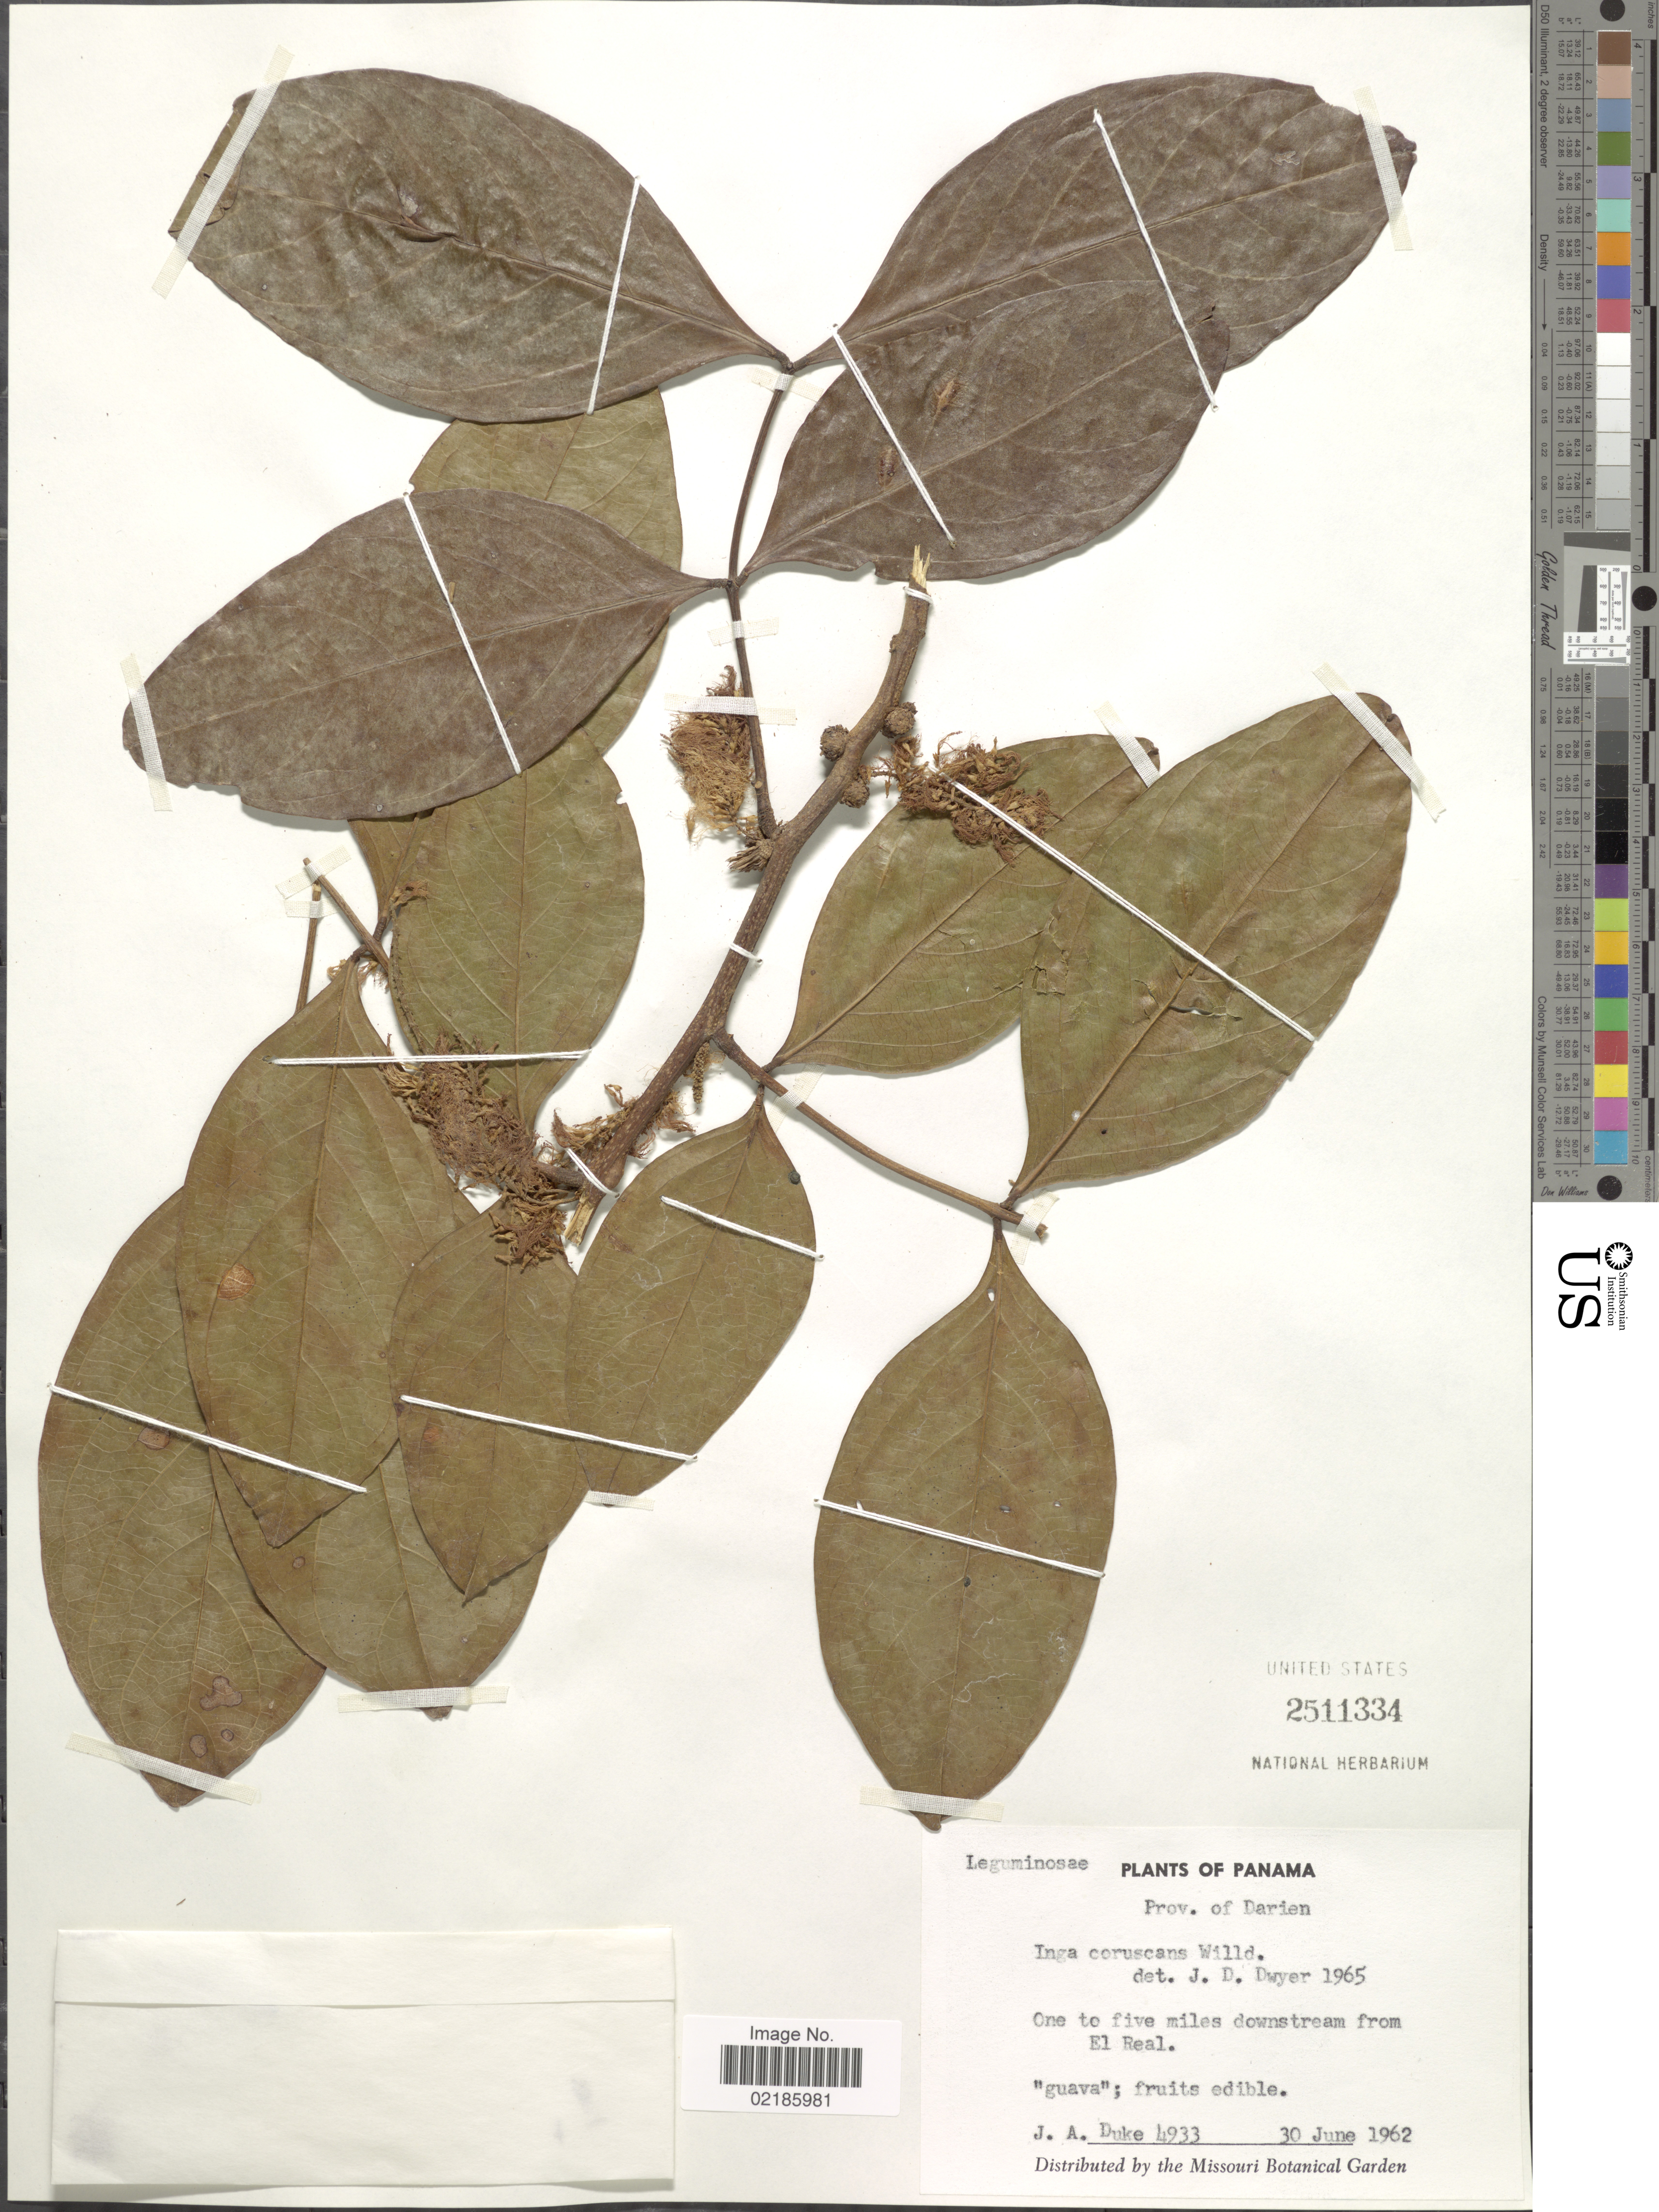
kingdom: Plantae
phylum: Tracheophyta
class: Magnoliopsida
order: Fabales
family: Fabaceae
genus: Inga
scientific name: Inga coruscans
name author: Humb. & Bonpl. ex Willd.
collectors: J. A. Duke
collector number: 4933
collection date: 1962-06-30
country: Panama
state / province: Darién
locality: On to five miles downstream from El Real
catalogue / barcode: US 2511334